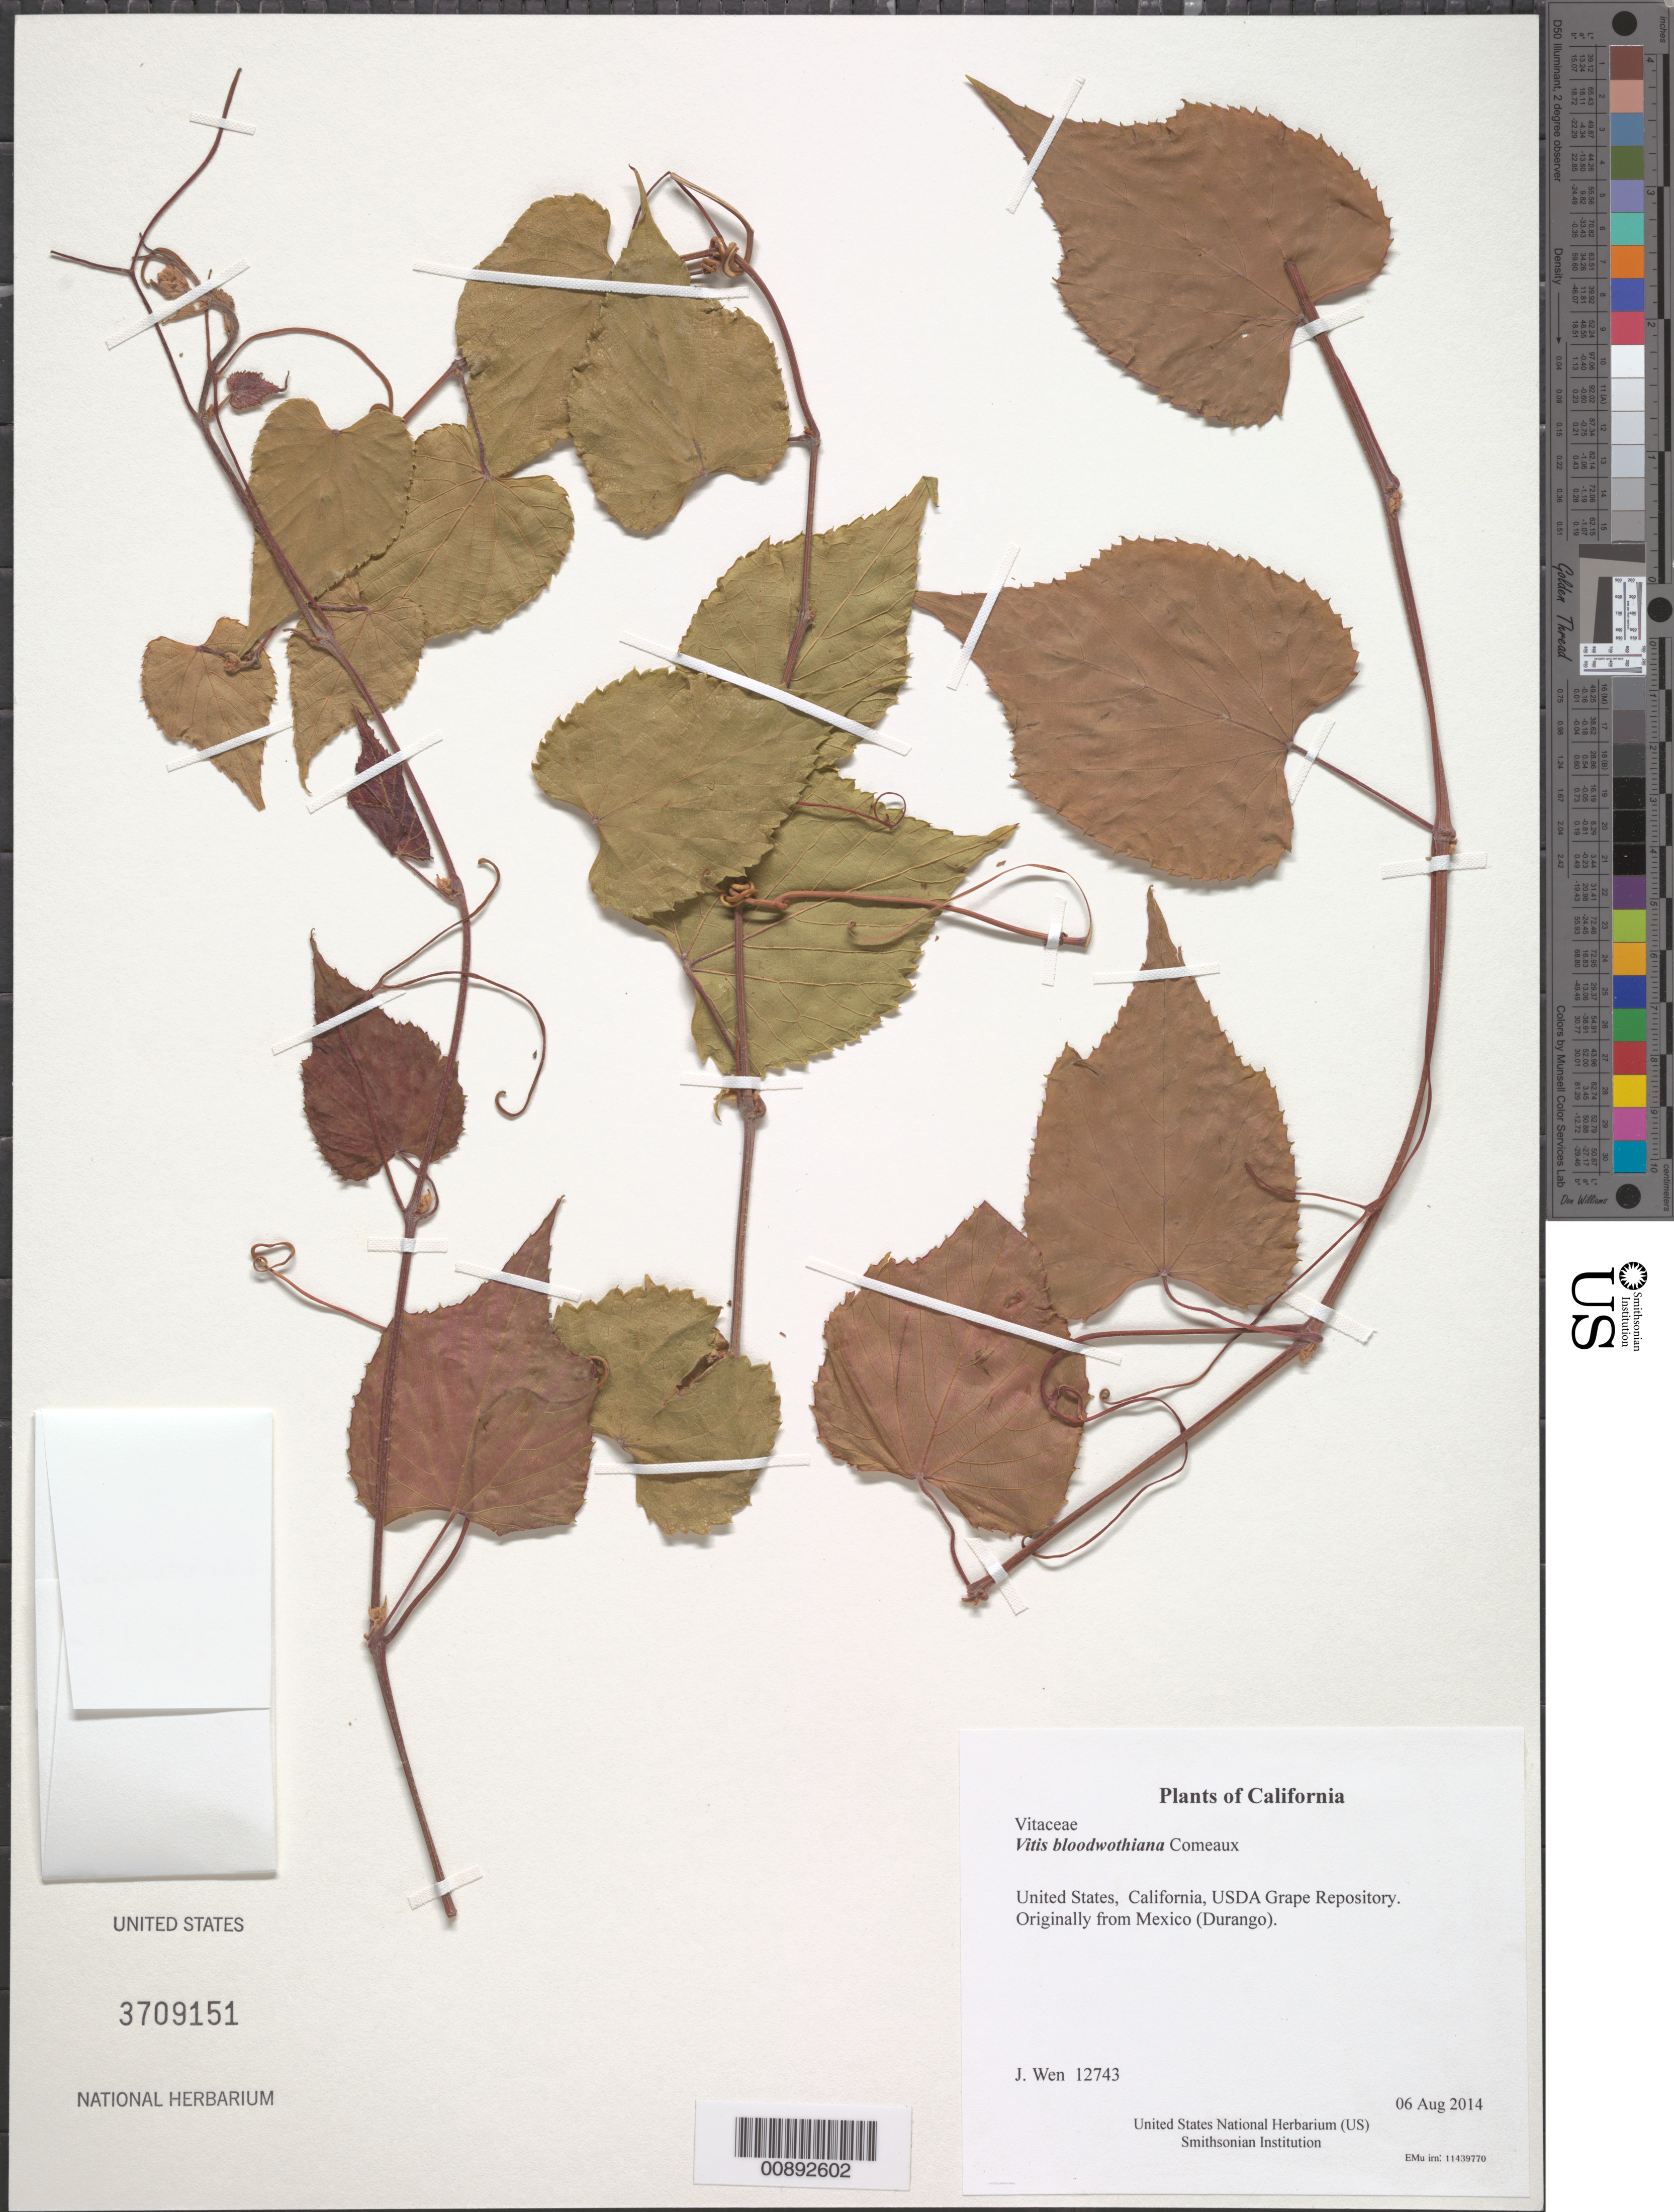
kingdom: Plantae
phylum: Tracheophyta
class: Magnoliopsida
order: Vitales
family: Vitaceae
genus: Vitis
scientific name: Vitis bloodworthiana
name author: Comeaux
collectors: J. Wen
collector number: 12743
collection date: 2014-08-06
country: United States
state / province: California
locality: USDA Grape Repository.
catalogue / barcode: US 3709151